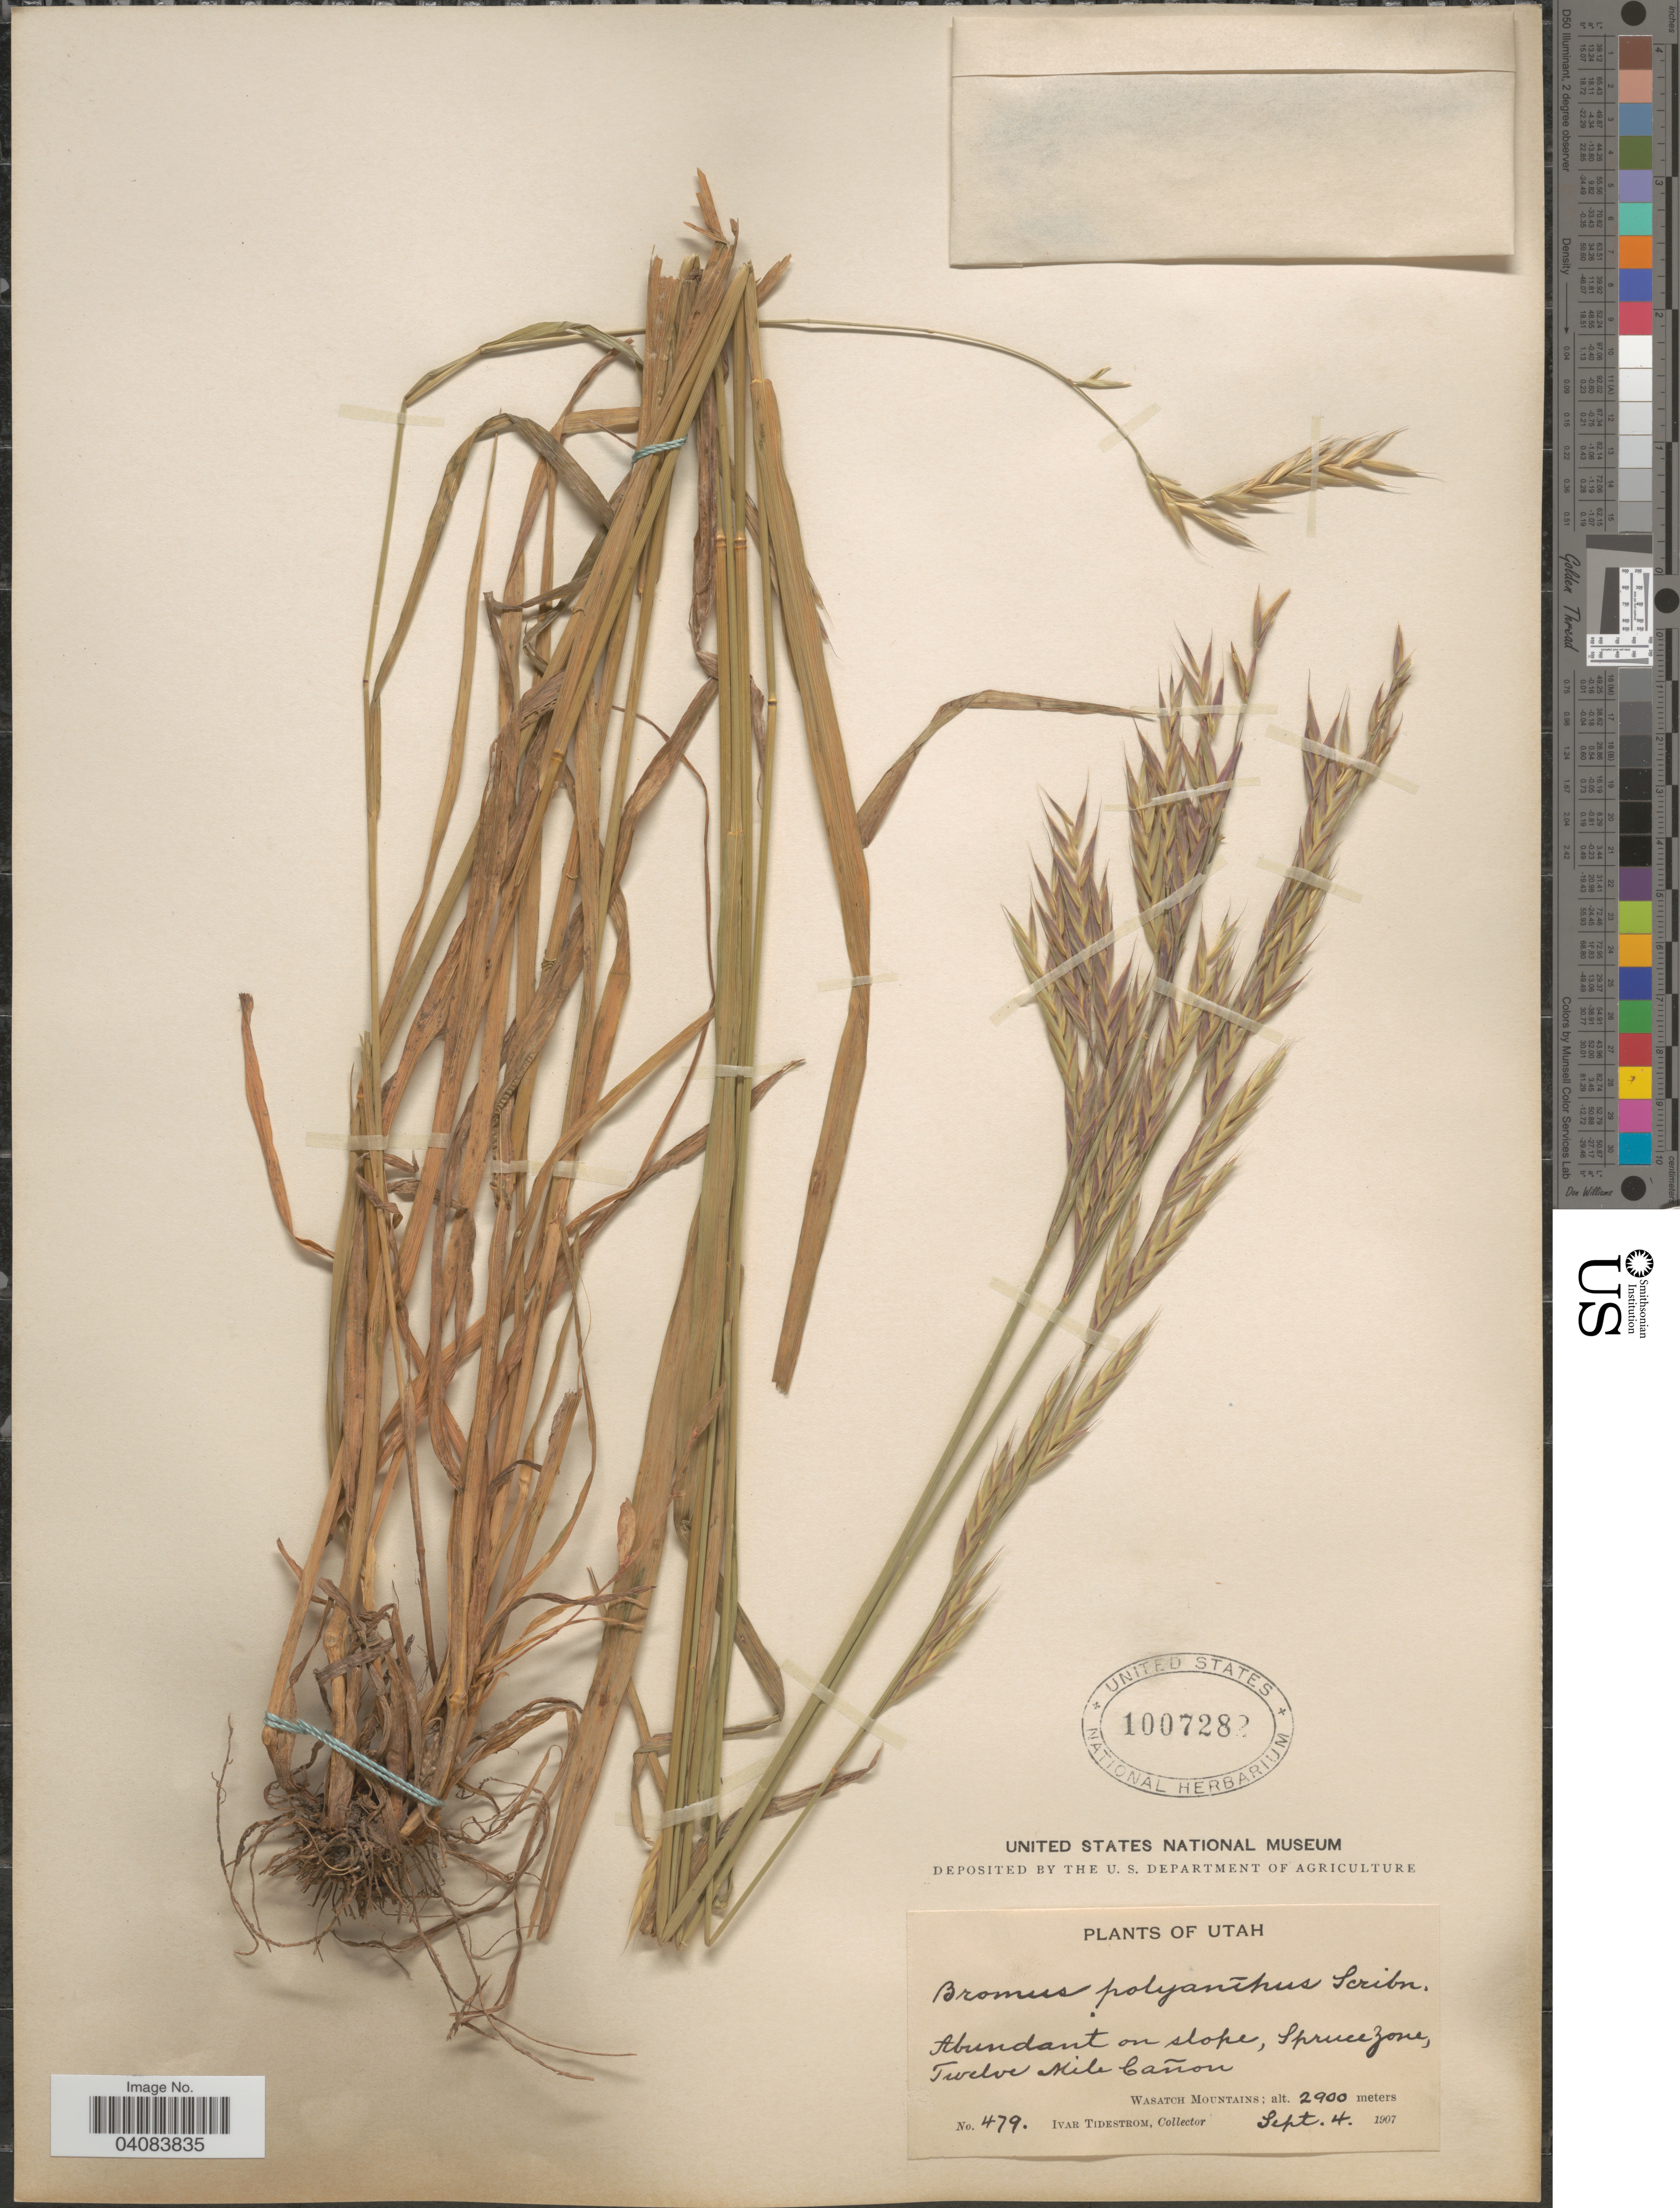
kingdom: Plantae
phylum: Tracheophyta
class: Liliopsida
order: Poales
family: Poaceae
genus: Bromus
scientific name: Bromus polyanthus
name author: Scribn. ex Shear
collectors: I. F. Tidestrom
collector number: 479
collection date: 1907-09-04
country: United States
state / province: Utah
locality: Abundant on slope, Spruce Zone, Twelve Mile Cañon. Wasatch Mountains.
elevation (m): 2900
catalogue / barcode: US 1007282